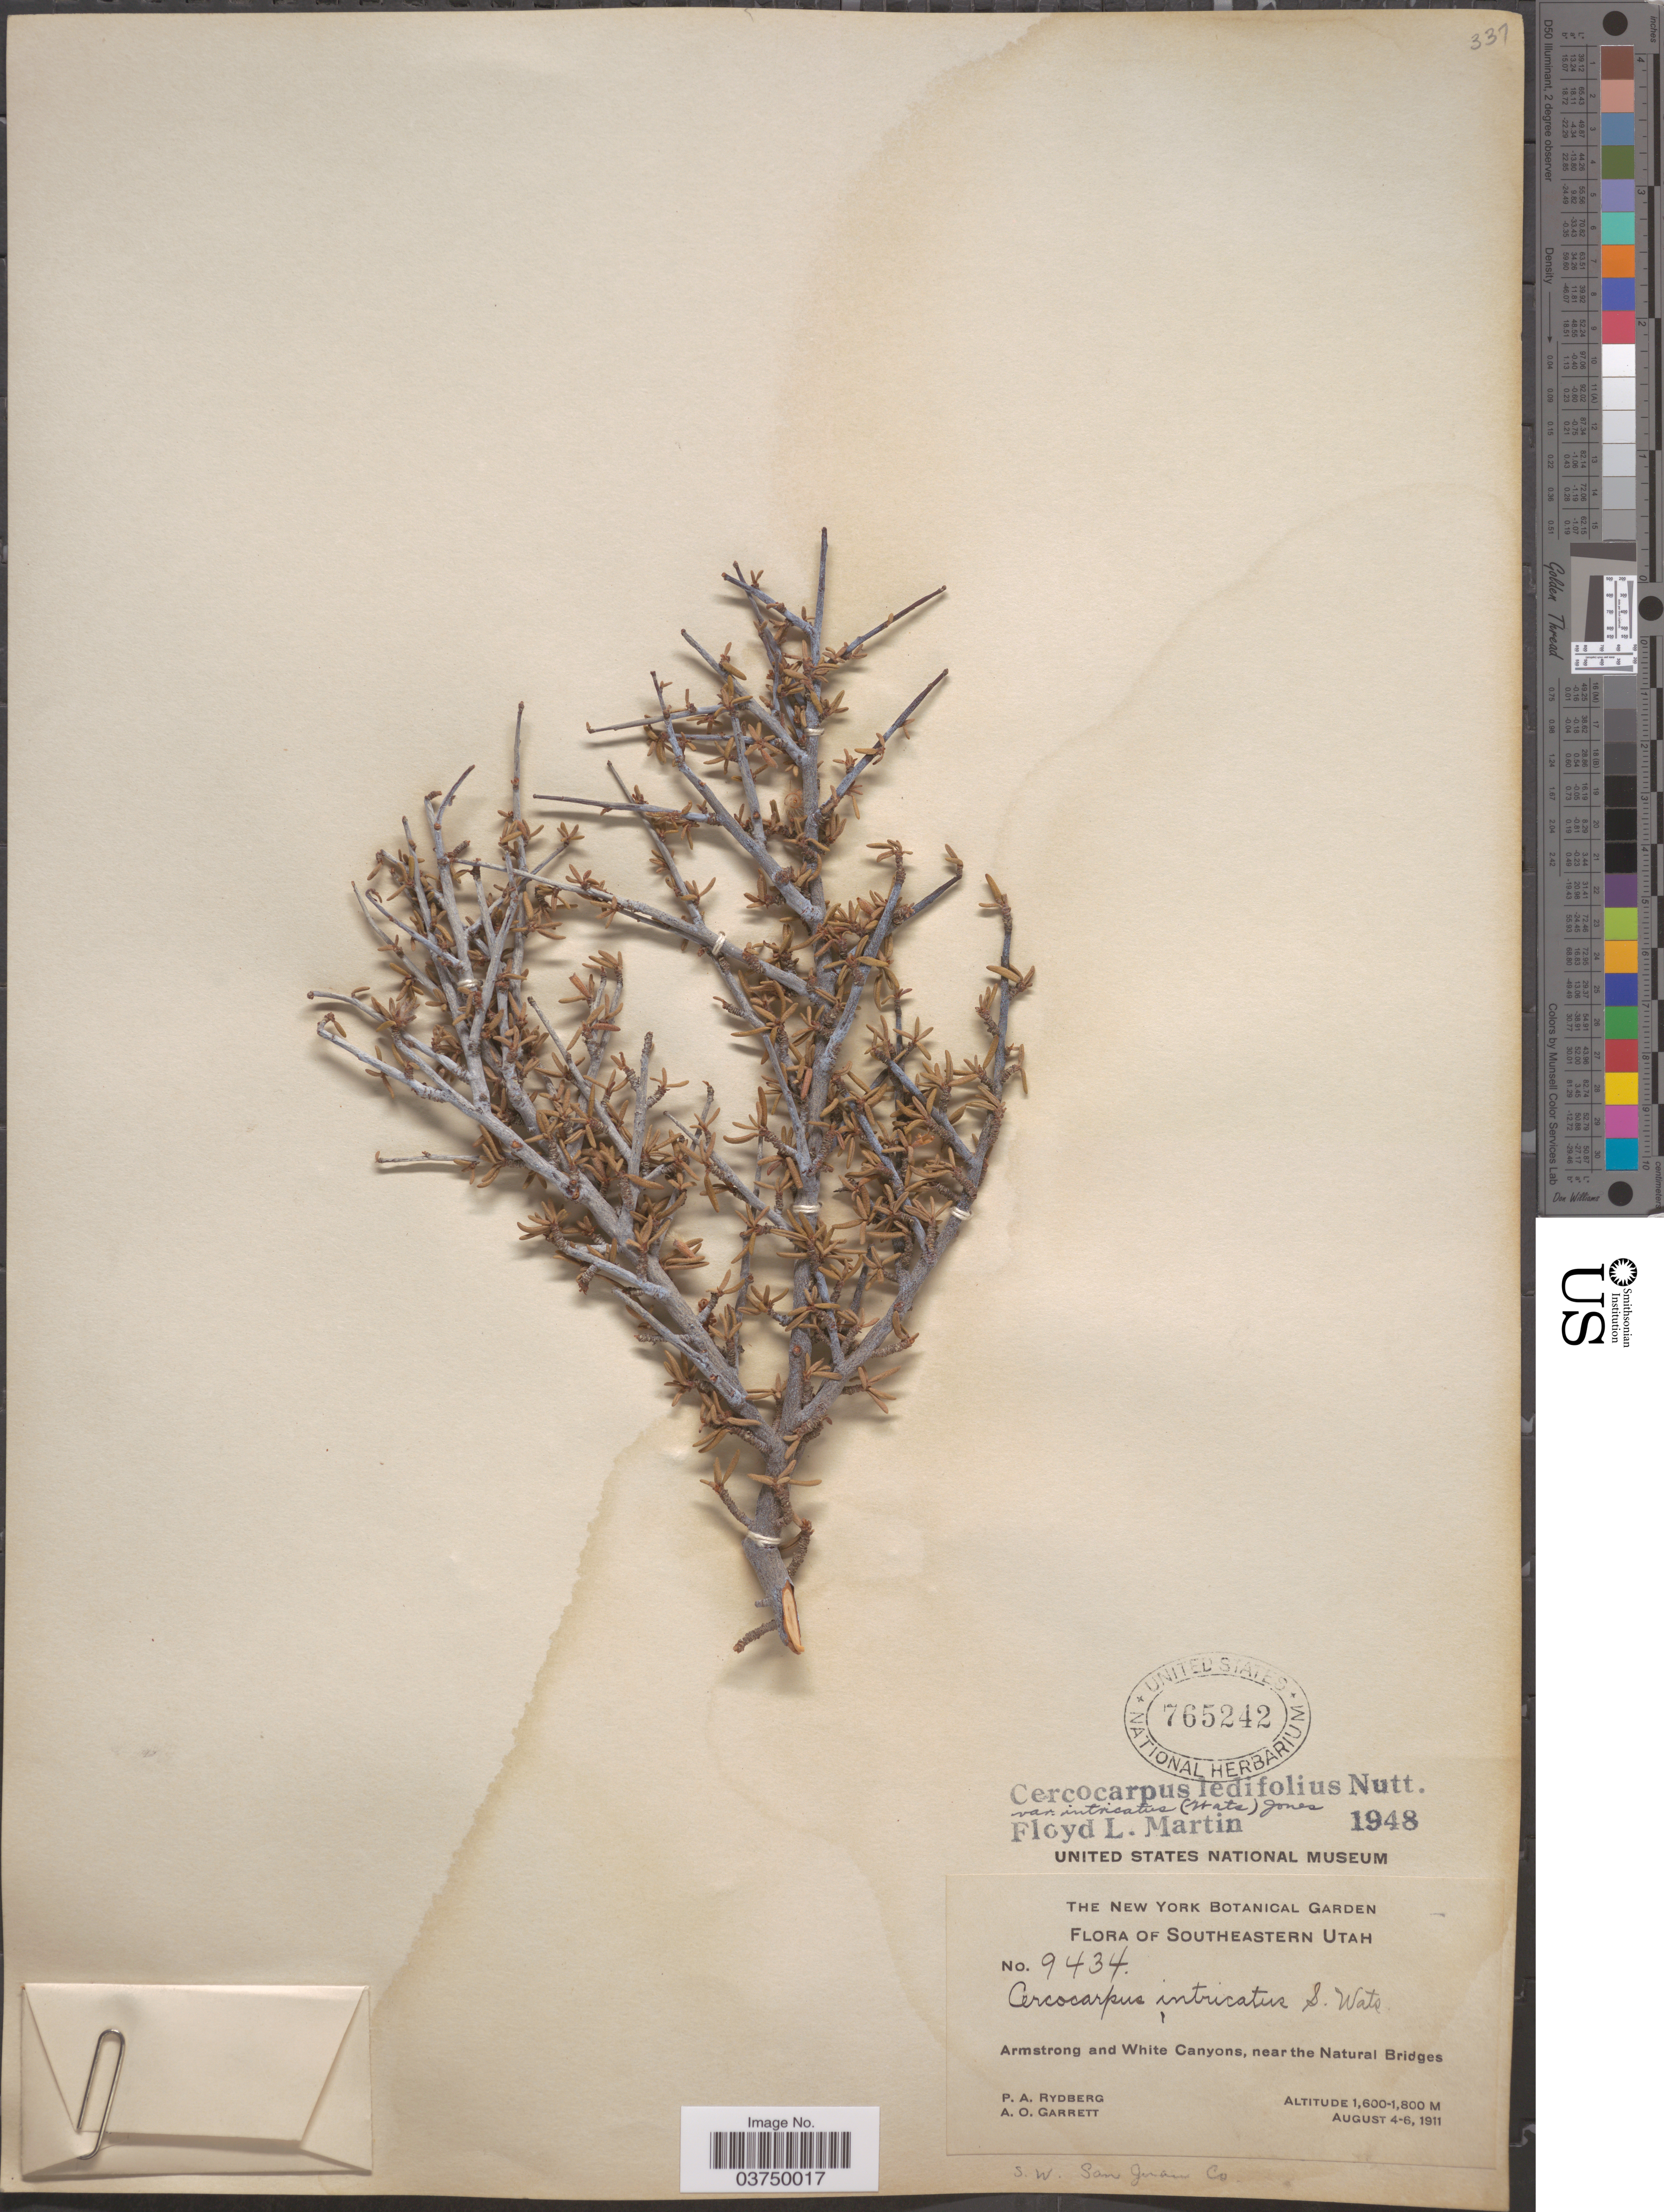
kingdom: Plantae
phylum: Tracheophyta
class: Magnoliopsida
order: Rosales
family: Rosaceae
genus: Cercocarpus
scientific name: Cercocarpus ledifolius var. intricatus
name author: Nutt.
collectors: P. A. Rydberg & A. O. Garrett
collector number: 9434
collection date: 1911-08-04/1911-08-06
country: United States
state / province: Utah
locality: Southeastern Utah. Armstron and White Canyons, near the Natural Bridges. S.W. San Juan Co.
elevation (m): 1600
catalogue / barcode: US 765242